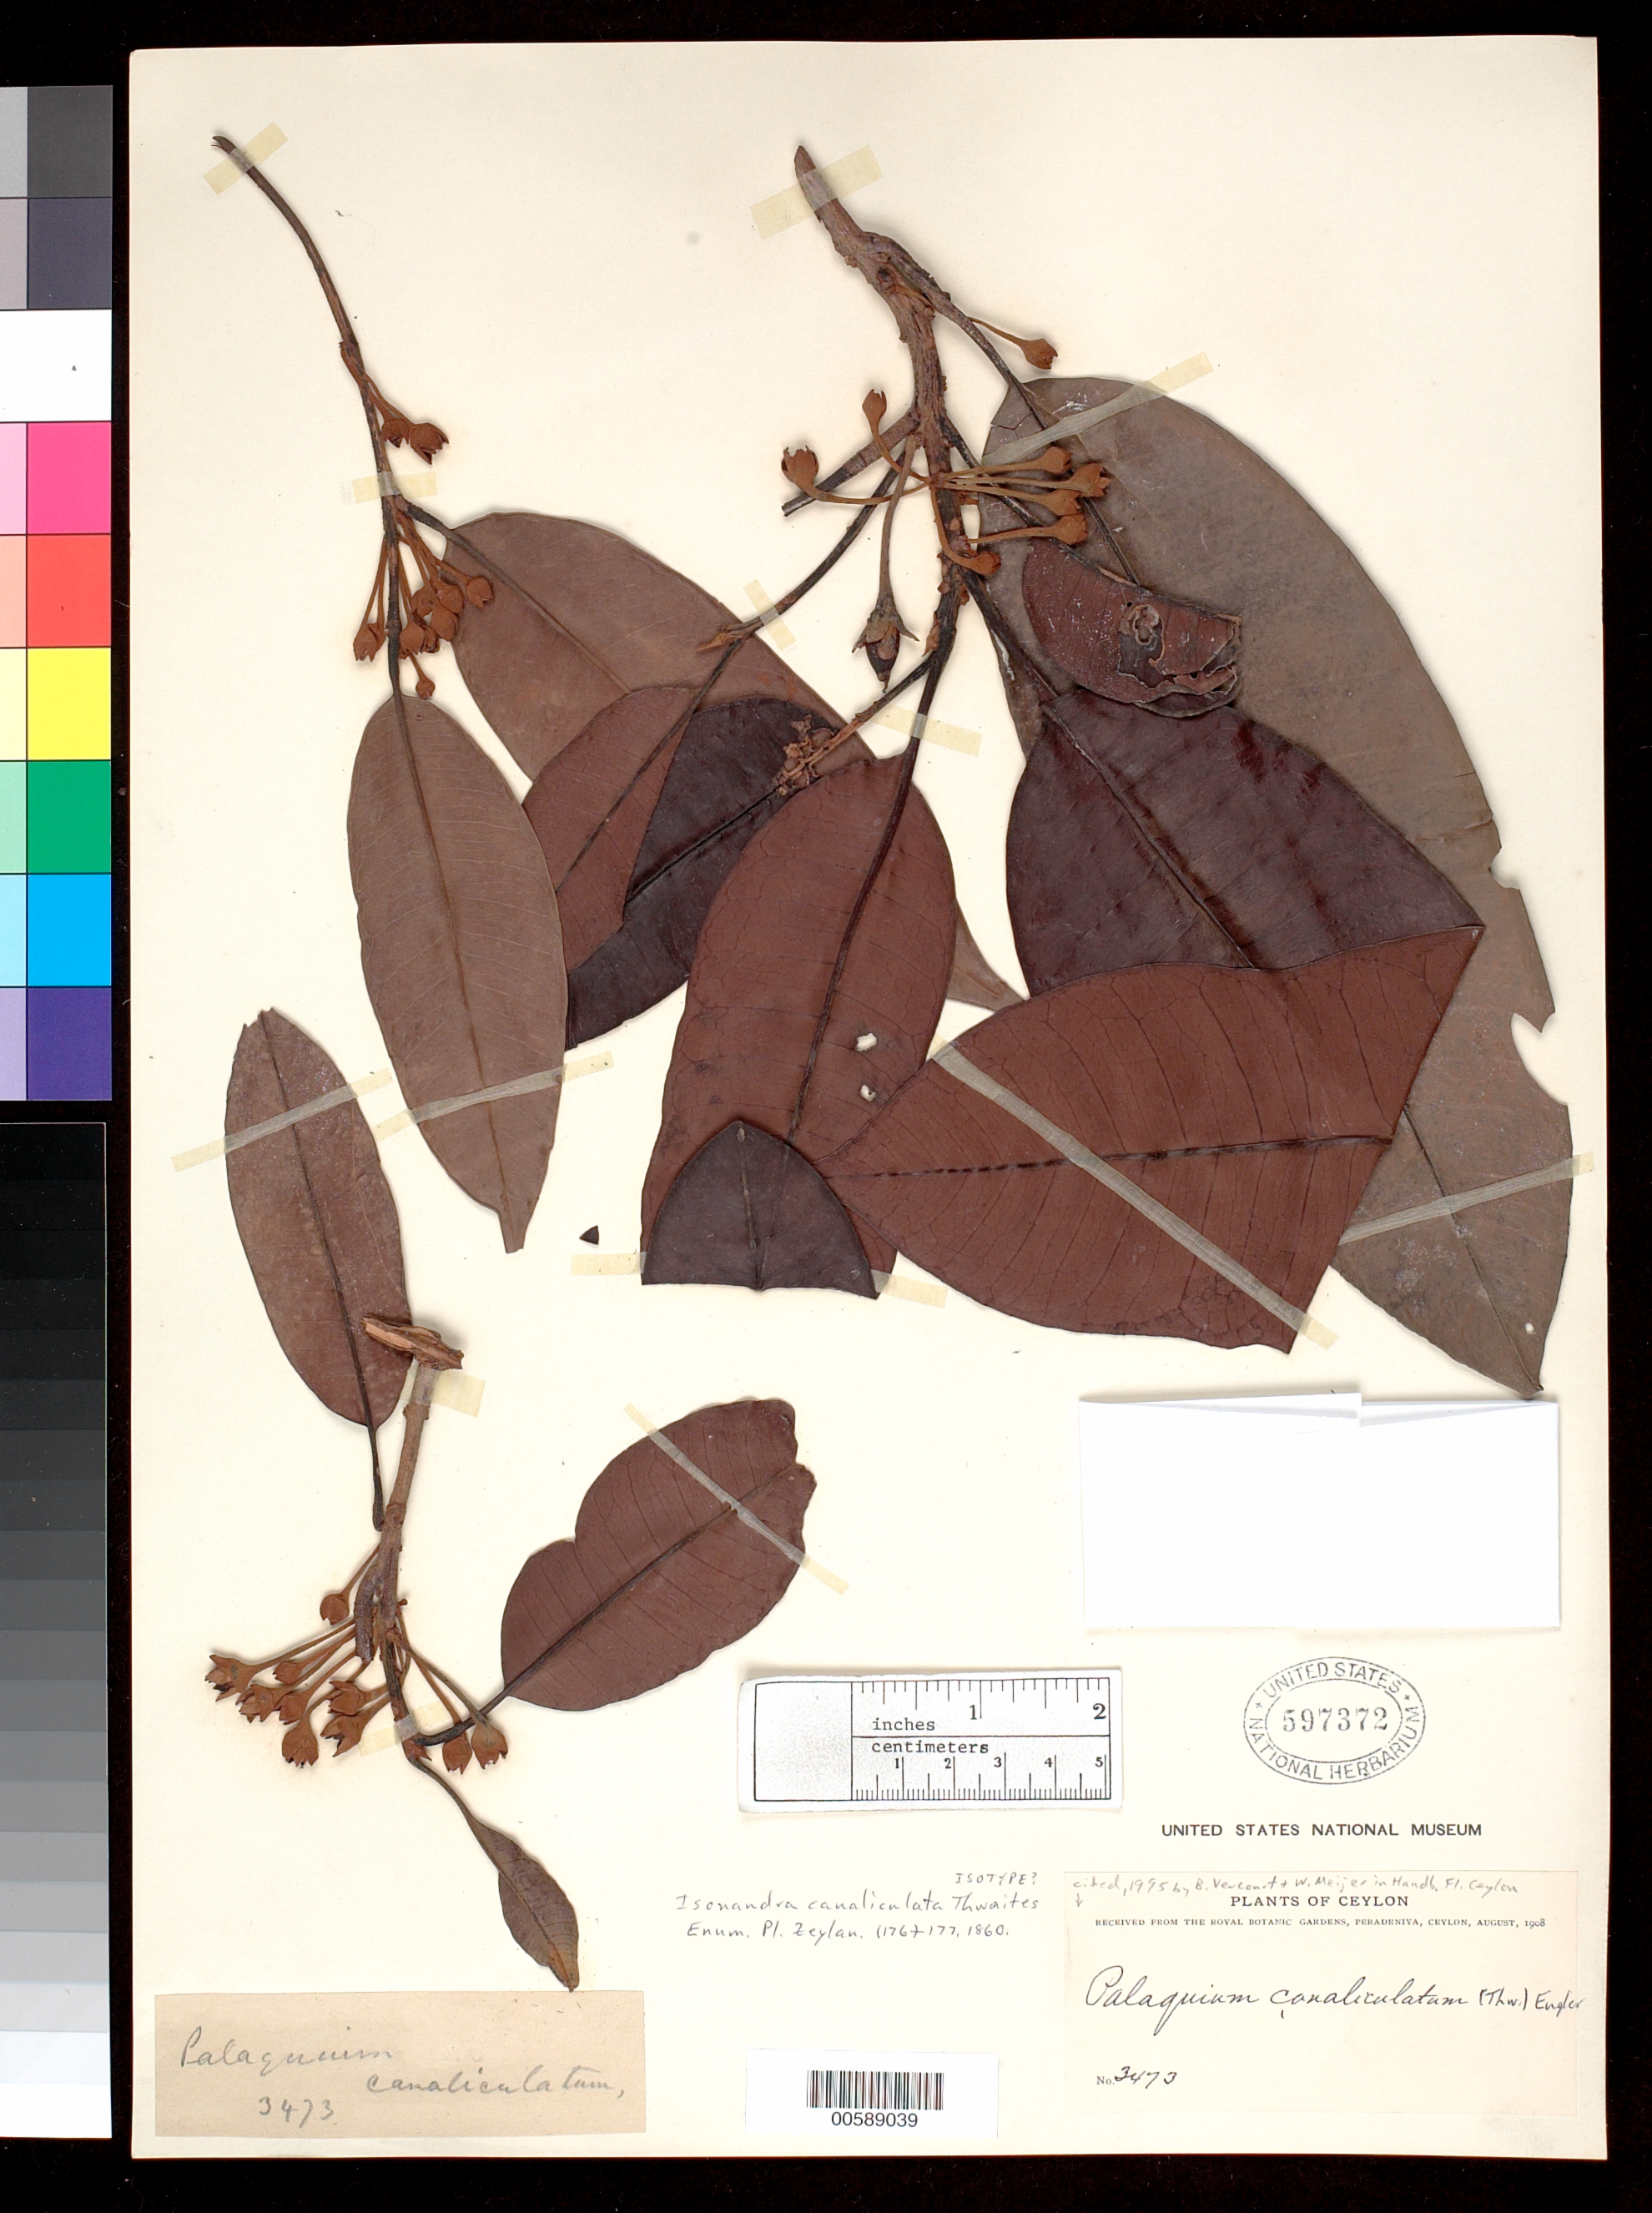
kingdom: Plantae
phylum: Tracheophyta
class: Magnoliopsida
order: Ericales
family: Sapotaceae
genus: Isonandra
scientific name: Isonandra canalicata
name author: Thwaites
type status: Possible Isotype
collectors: G. H. K. Thwaites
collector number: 3473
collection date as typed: without date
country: Sri Lanka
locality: Ceylon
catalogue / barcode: US 597372